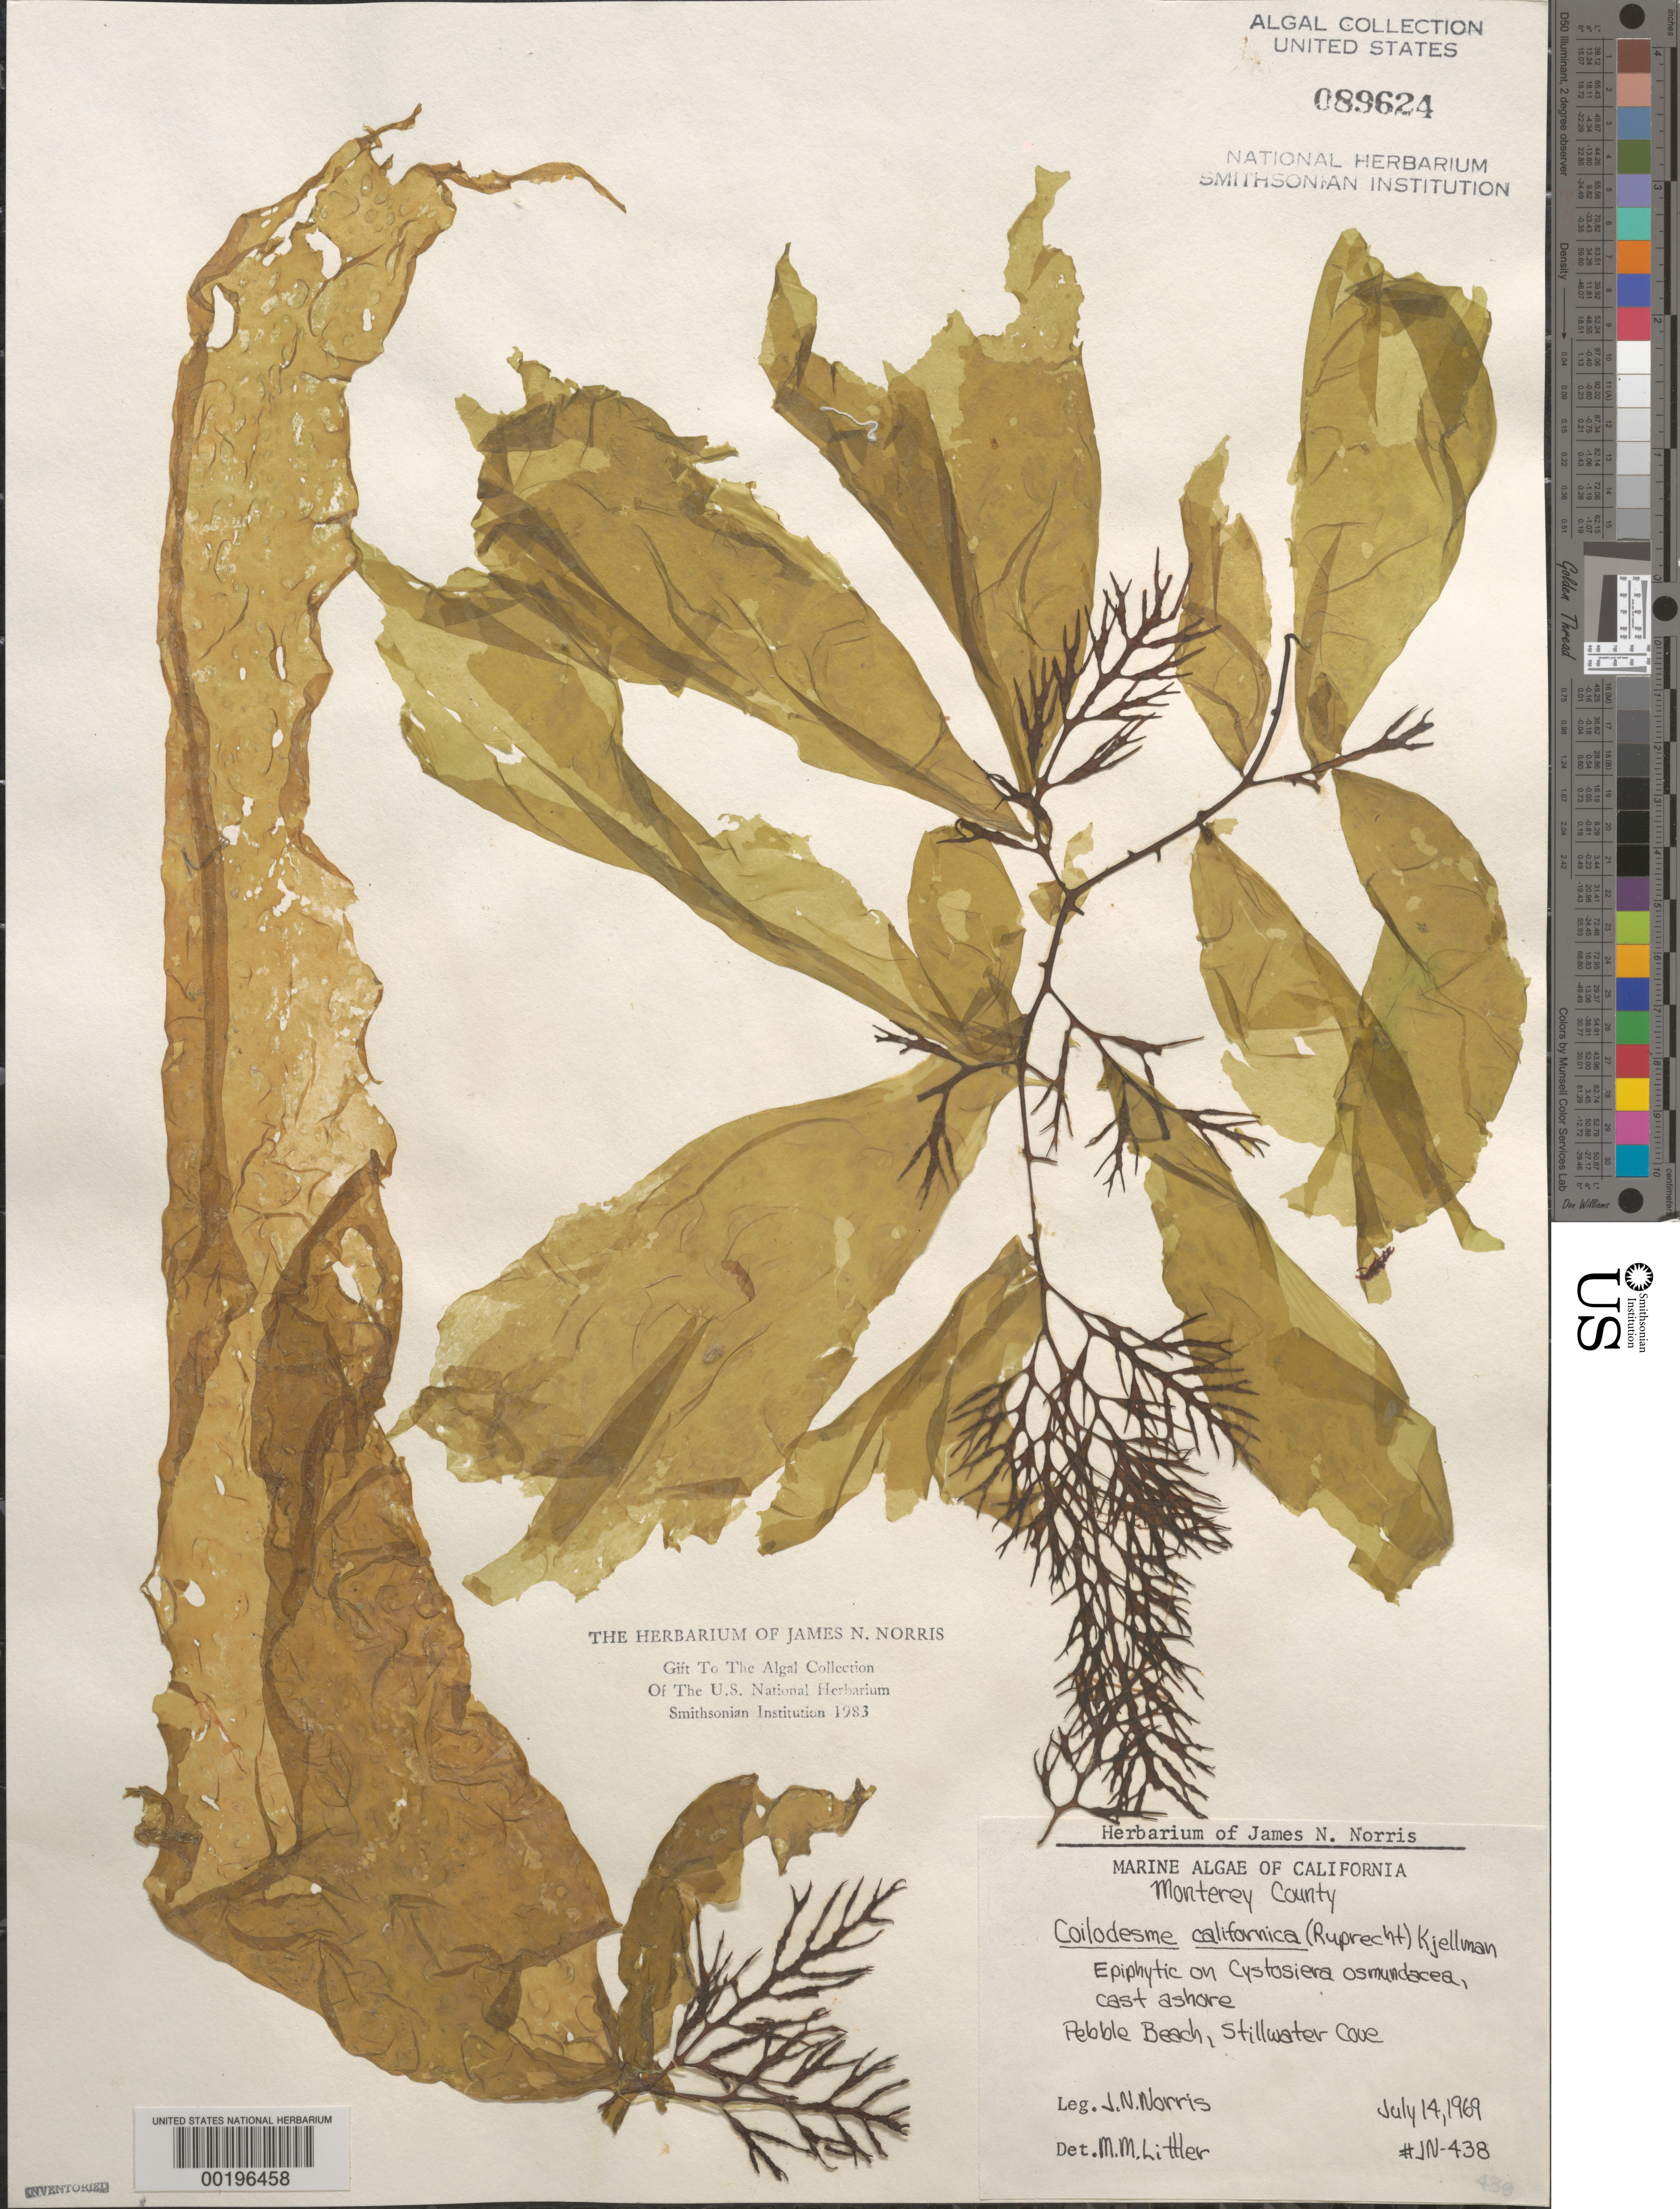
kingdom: Chromista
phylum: Ochrophyta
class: Phaeophyceae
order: Ectocarpales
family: Chordariaceae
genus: Coilodesme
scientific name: Coilodesme californica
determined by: Littler, M. M.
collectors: J. N. Norris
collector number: JN-438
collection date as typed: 14 Jul 1969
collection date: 1969-07-14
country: United States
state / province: California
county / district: Monterey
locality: Pebble Beach, Stillwater Cove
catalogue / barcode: US 89624